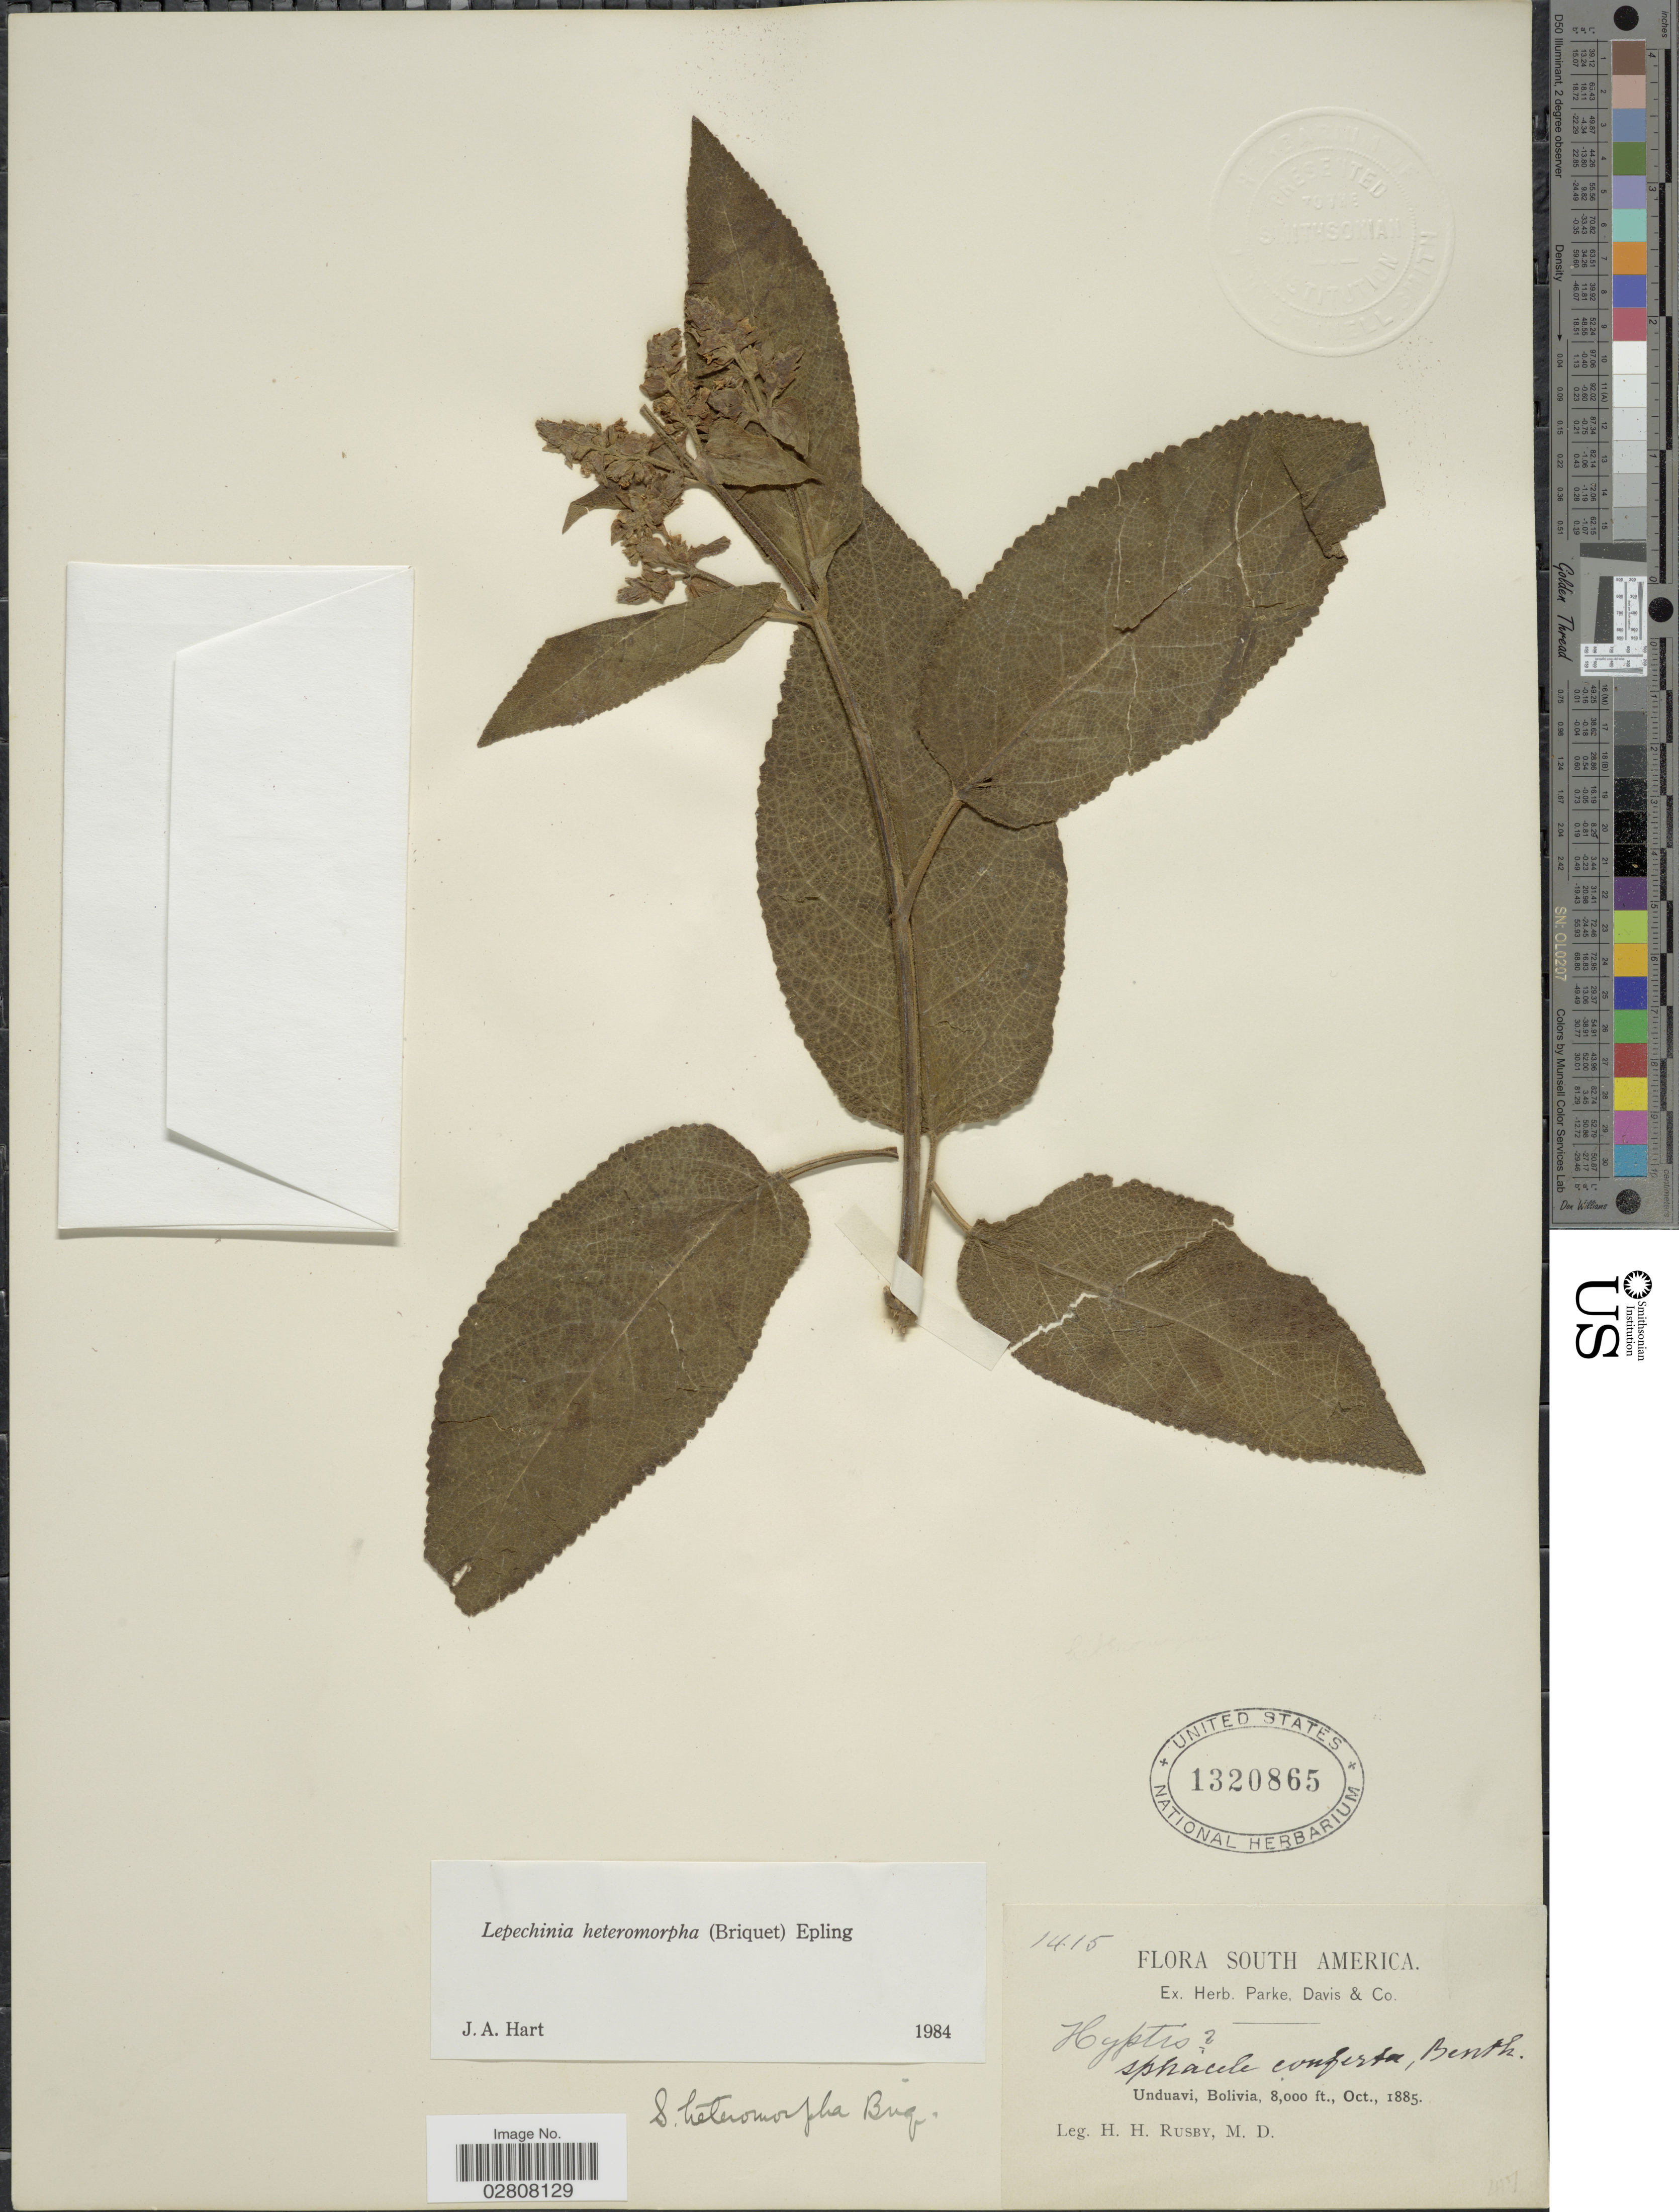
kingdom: Plantae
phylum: Tracheophyta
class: Magnoliopsida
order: Lamiales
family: Lamiaceae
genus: Lepechinia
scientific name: Lepechinia heteromorpha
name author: (Briq.) Epling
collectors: H. H. Rusby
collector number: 1415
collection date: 1885-10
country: Bolivia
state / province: La Paz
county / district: Nor Yungas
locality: Unduavi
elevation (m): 2438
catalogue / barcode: US 1320865